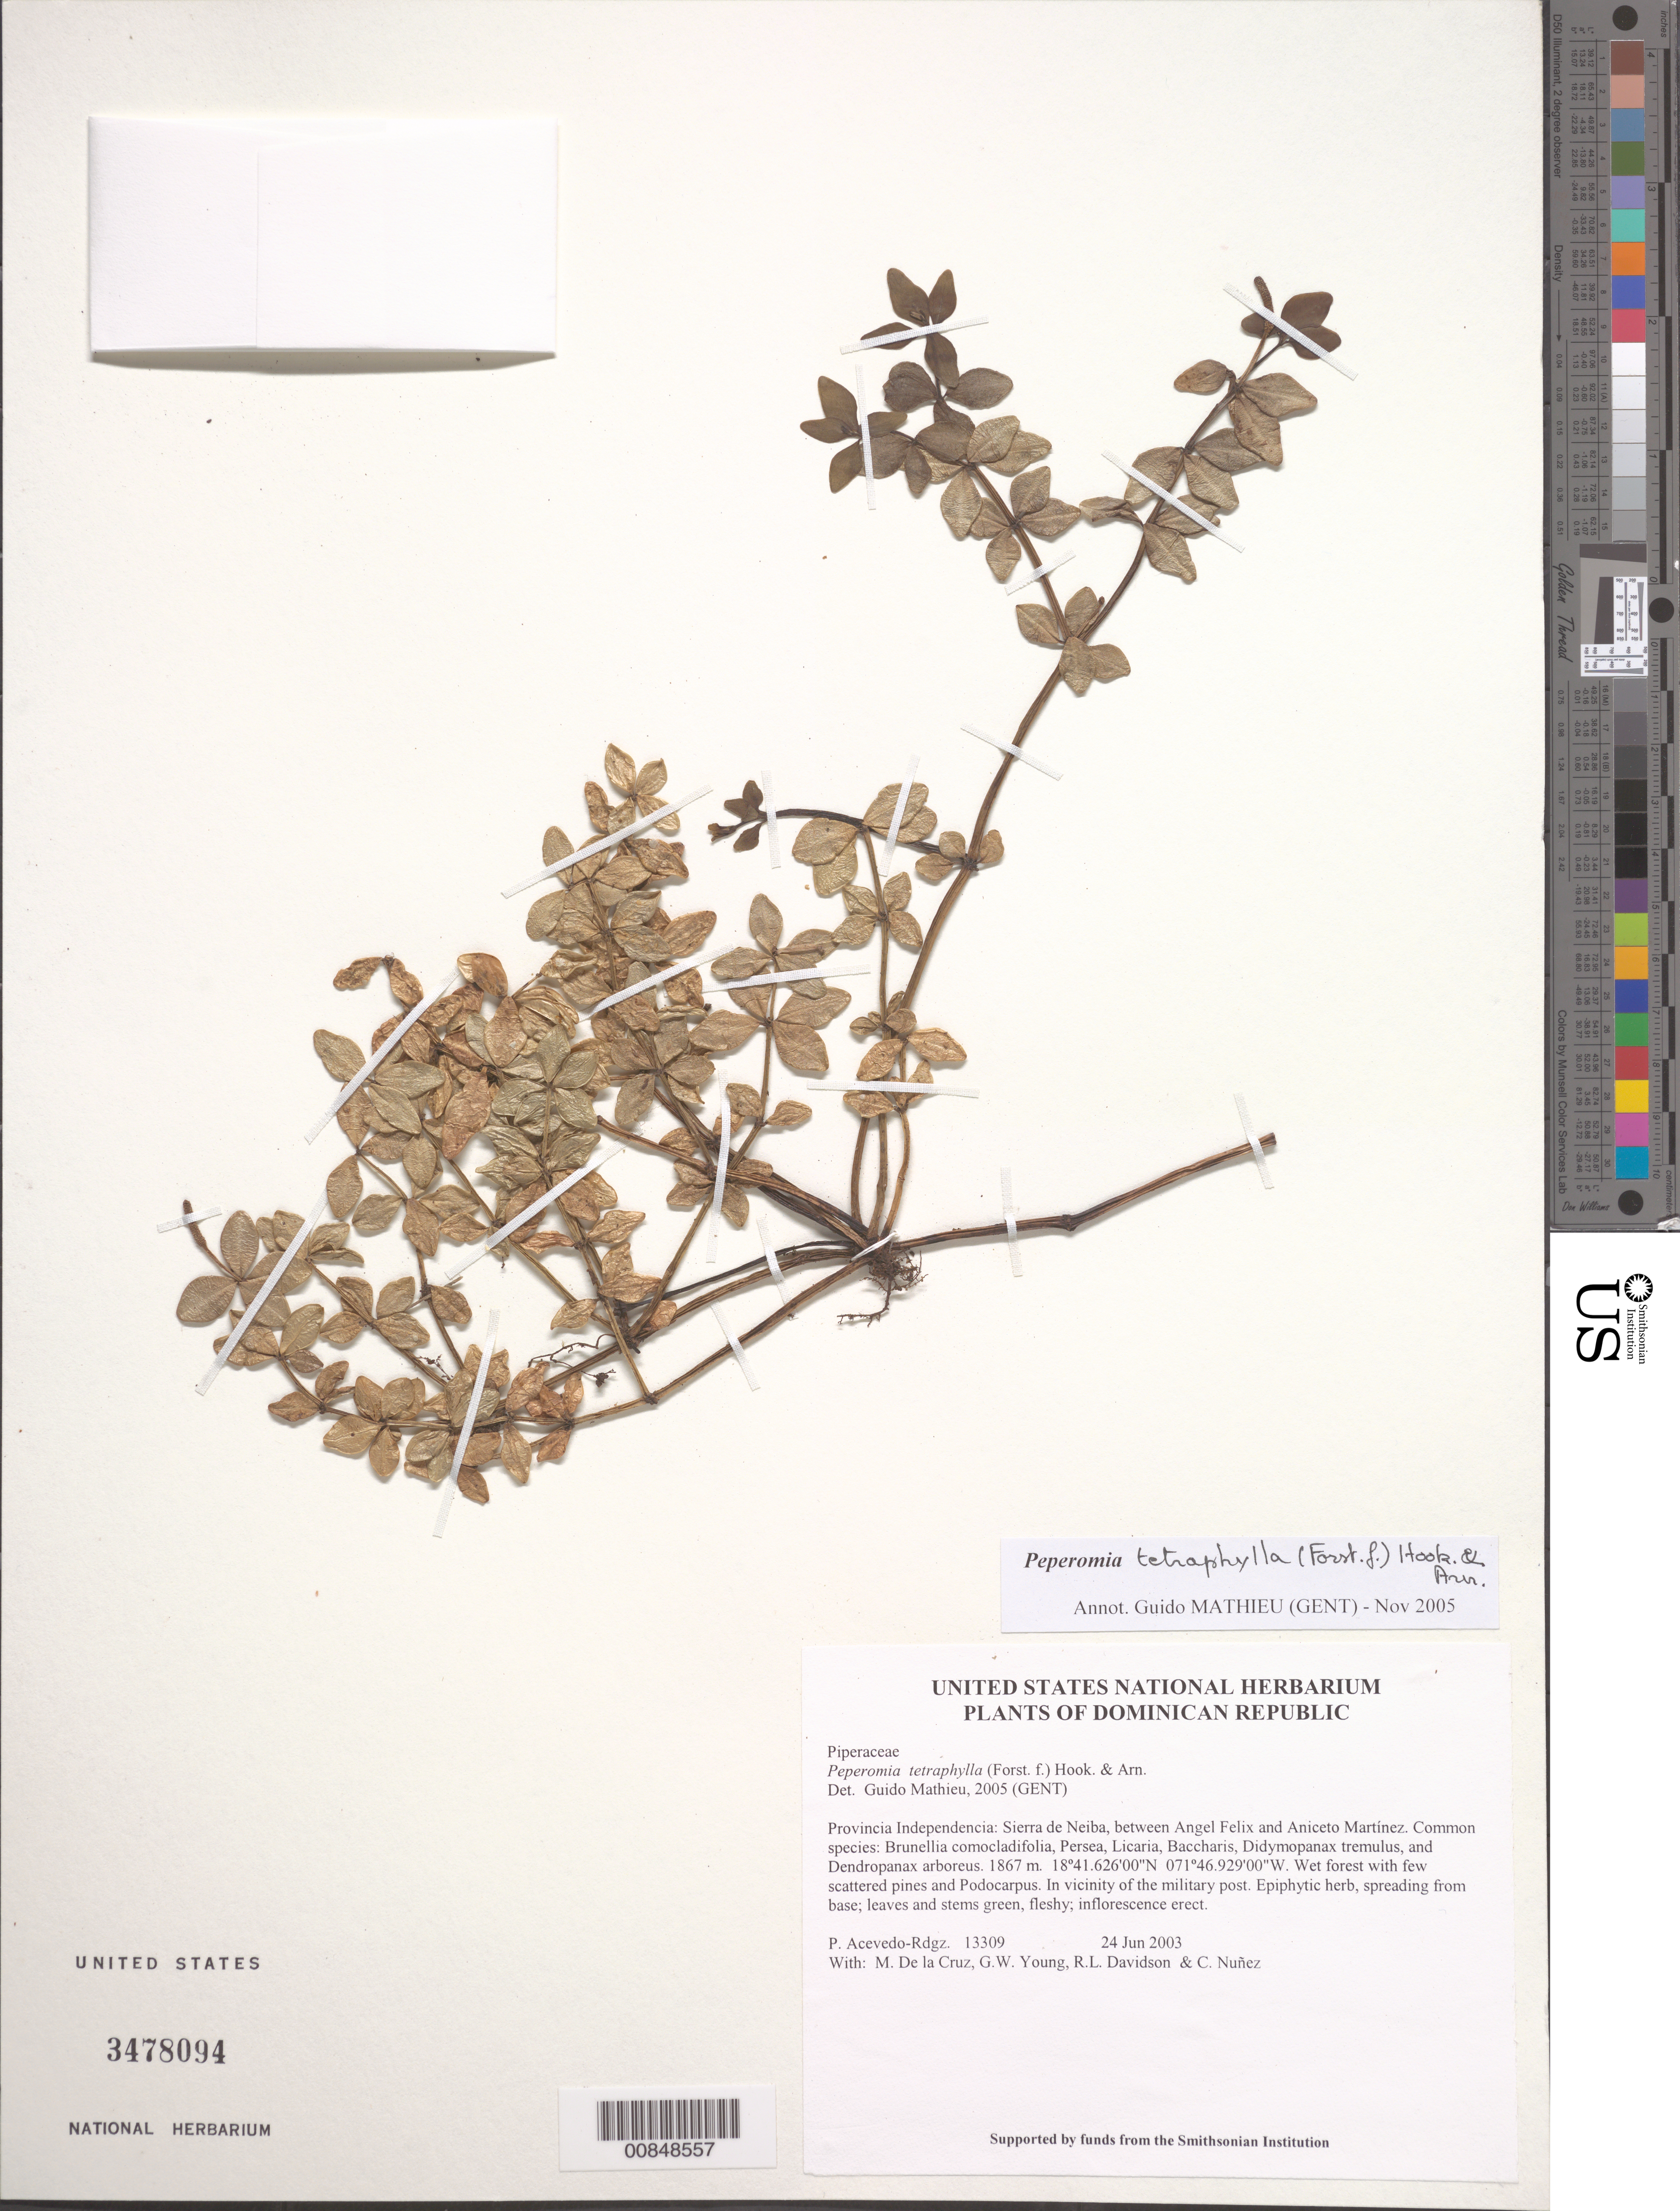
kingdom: Plantae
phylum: Tracheophyta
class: Magnoliopsida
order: Piperales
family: Piperaceae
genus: Peperomia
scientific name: Peperomia trichopus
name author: Trel. in J.F. Macbr.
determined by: Mathieu, Guido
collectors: P. Acevedo-Rodr., M. de la Cruz, J. Rawlins, G. Young, R. Davidson & C. Nunez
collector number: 13309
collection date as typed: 24 Jun 2003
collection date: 2003-06-24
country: Dominican Republic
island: Hispaniola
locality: Provincia Independencia: Sierra de Neiba, between Angel Felix and Aniceto Martínez. Common species: Brunellia comocladifolia, Persea, Licaria, Baccharis, Didymopanax tremulus, and Dendropanax arboreus.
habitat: Wet forest with few scattered pines and Podocarpus. In vicinity of the military post.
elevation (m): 1867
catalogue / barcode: US 3478094